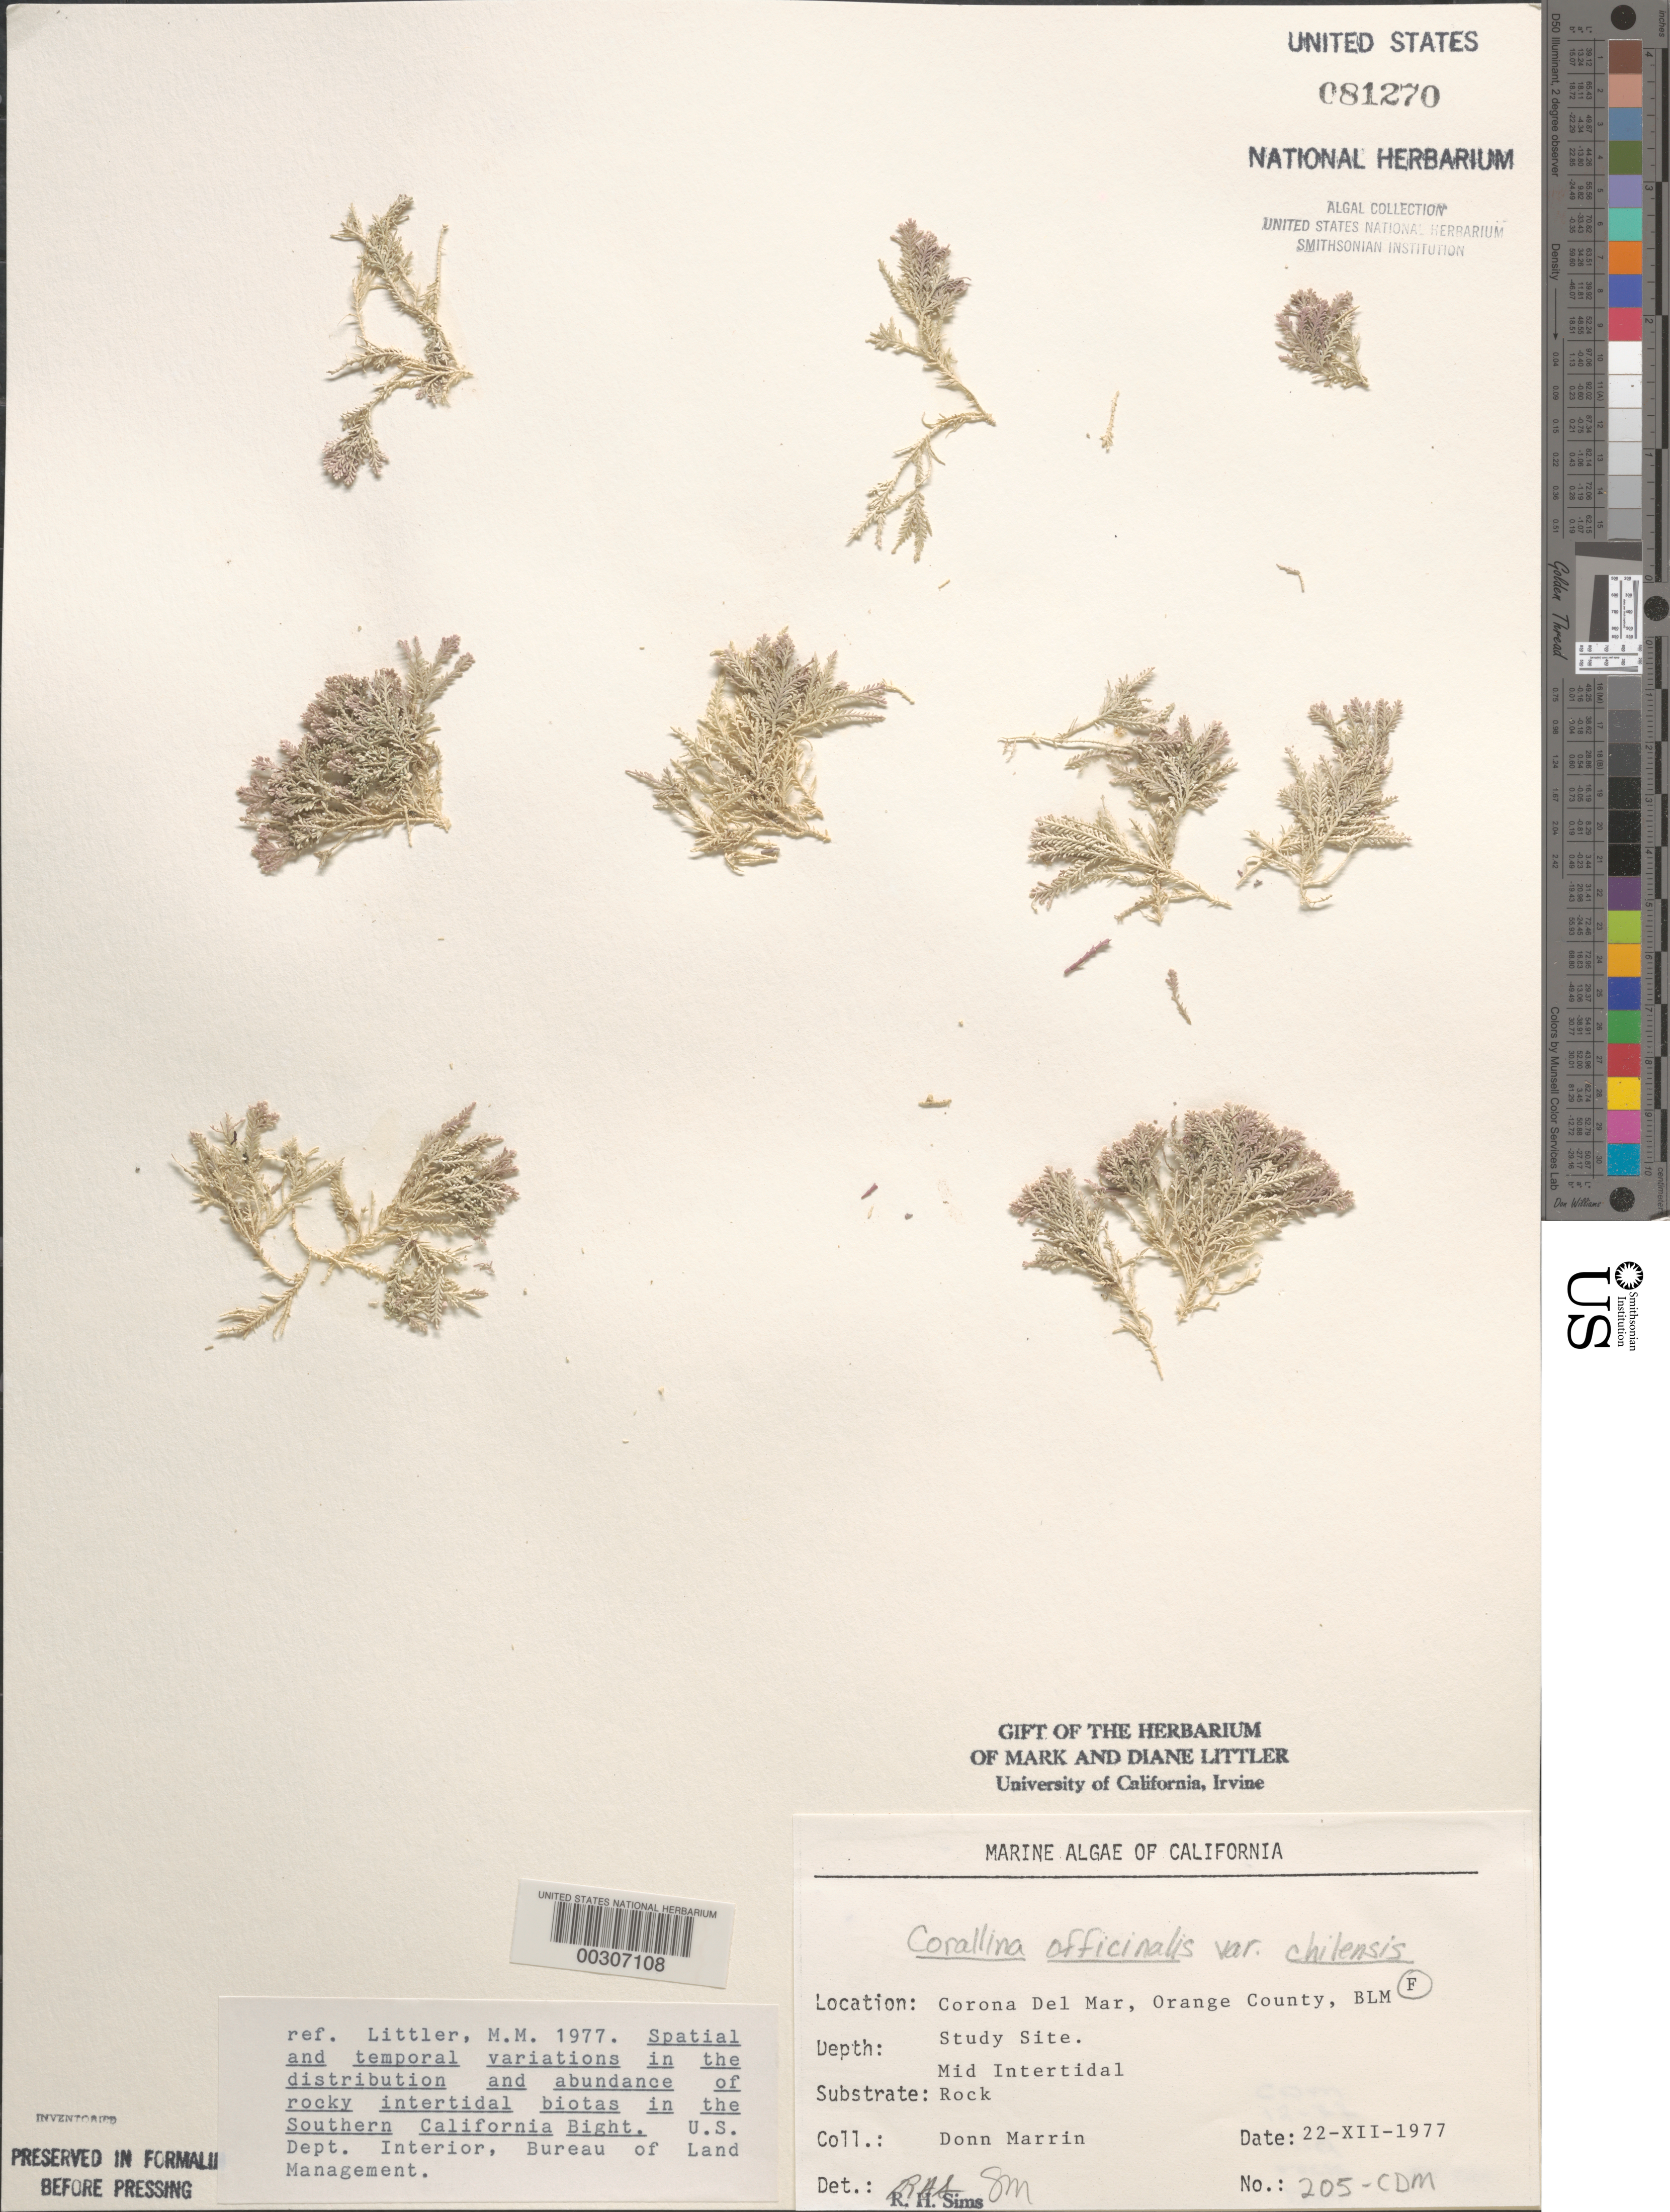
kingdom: Plantae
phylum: Rhodophyta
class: Florideophyceae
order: Corallinales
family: Corallinaceae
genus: Corallina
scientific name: Corallina officinalis var. chilensis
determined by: Sims, Robert H.; Murray, S. N.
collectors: D. Marrin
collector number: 205-CDM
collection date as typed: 22 Dec 1977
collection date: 1977-12-22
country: United States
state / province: California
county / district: Orange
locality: Corona del Mar, mouth of Morning Canyon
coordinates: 33 35'14"N, 117 51'54"W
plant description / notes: BLM-SOCALBIGHT Rocky Intertidal Survey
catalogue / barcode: US 81270